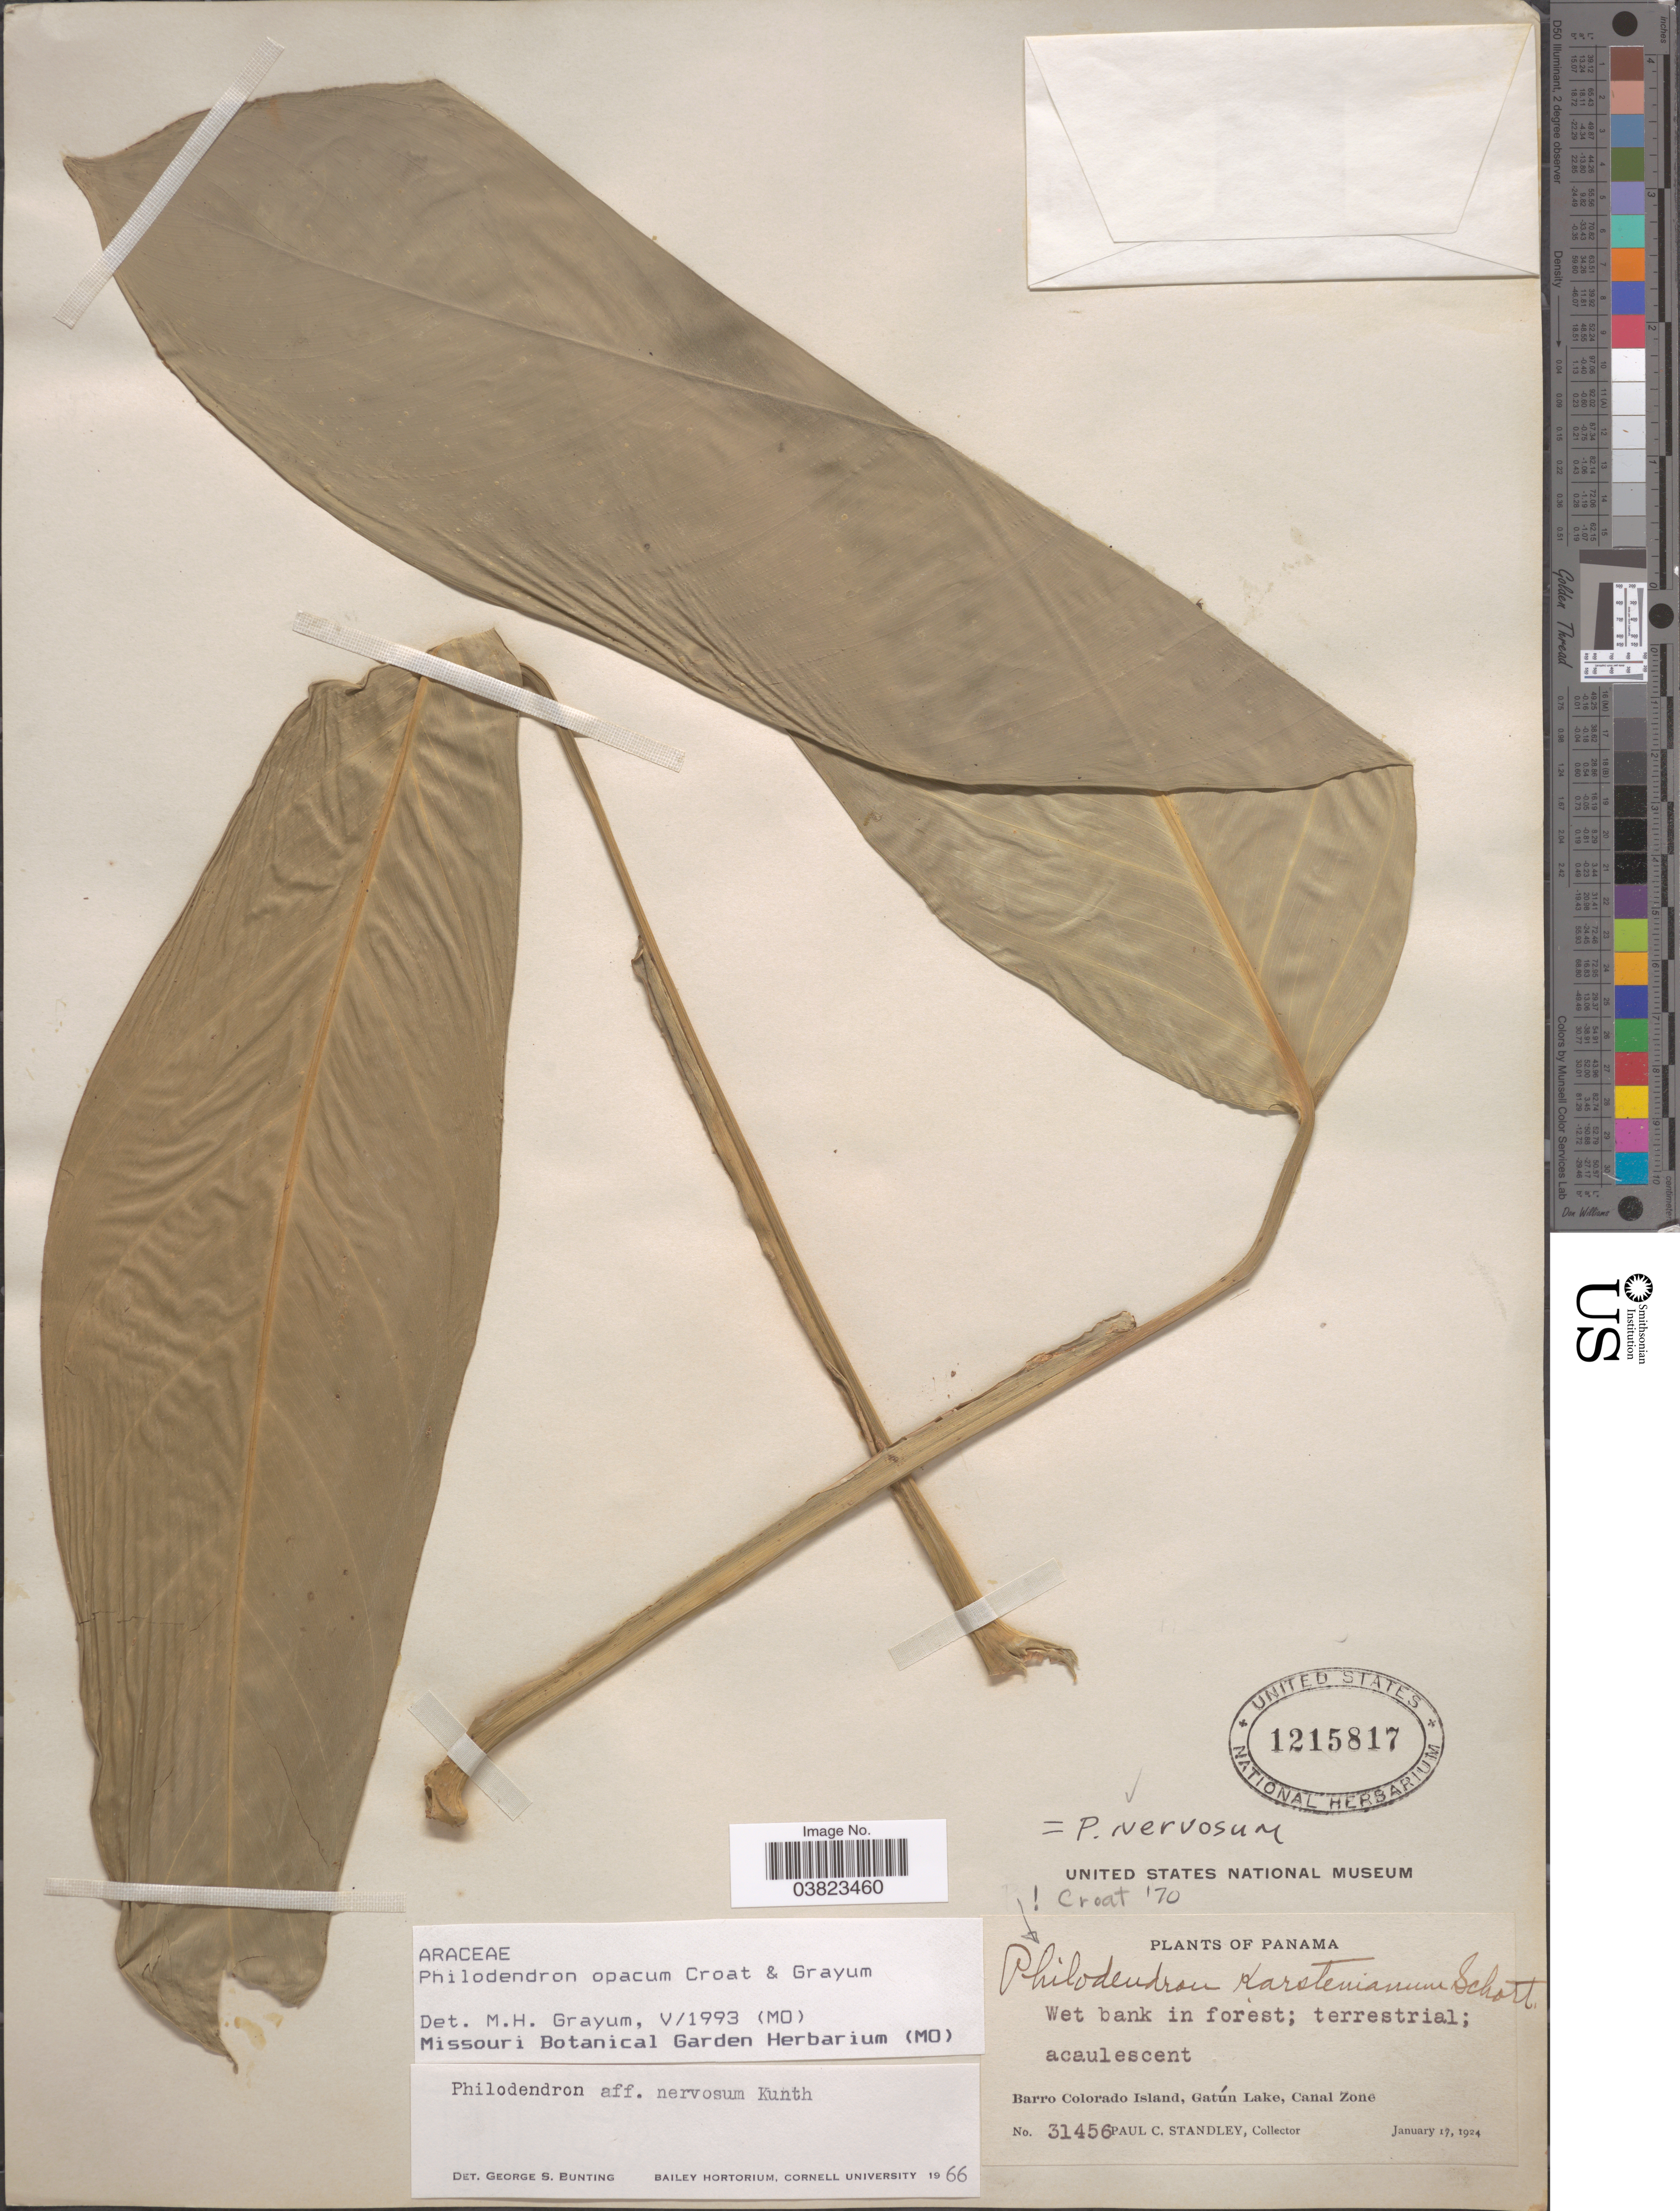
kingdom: Plantae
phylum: Tracheophyta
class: Liliopsida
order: Alismatales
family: Araceae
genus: Philodendron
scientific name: Philodendron opacum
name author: Croat & Grayum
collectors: P. C. Standley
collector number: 31456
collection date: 1924-01-17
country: Panama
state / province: Panamá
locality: Barro Colorado Island, Gatún Lake, Canal Zone.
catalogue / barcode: US 1215817